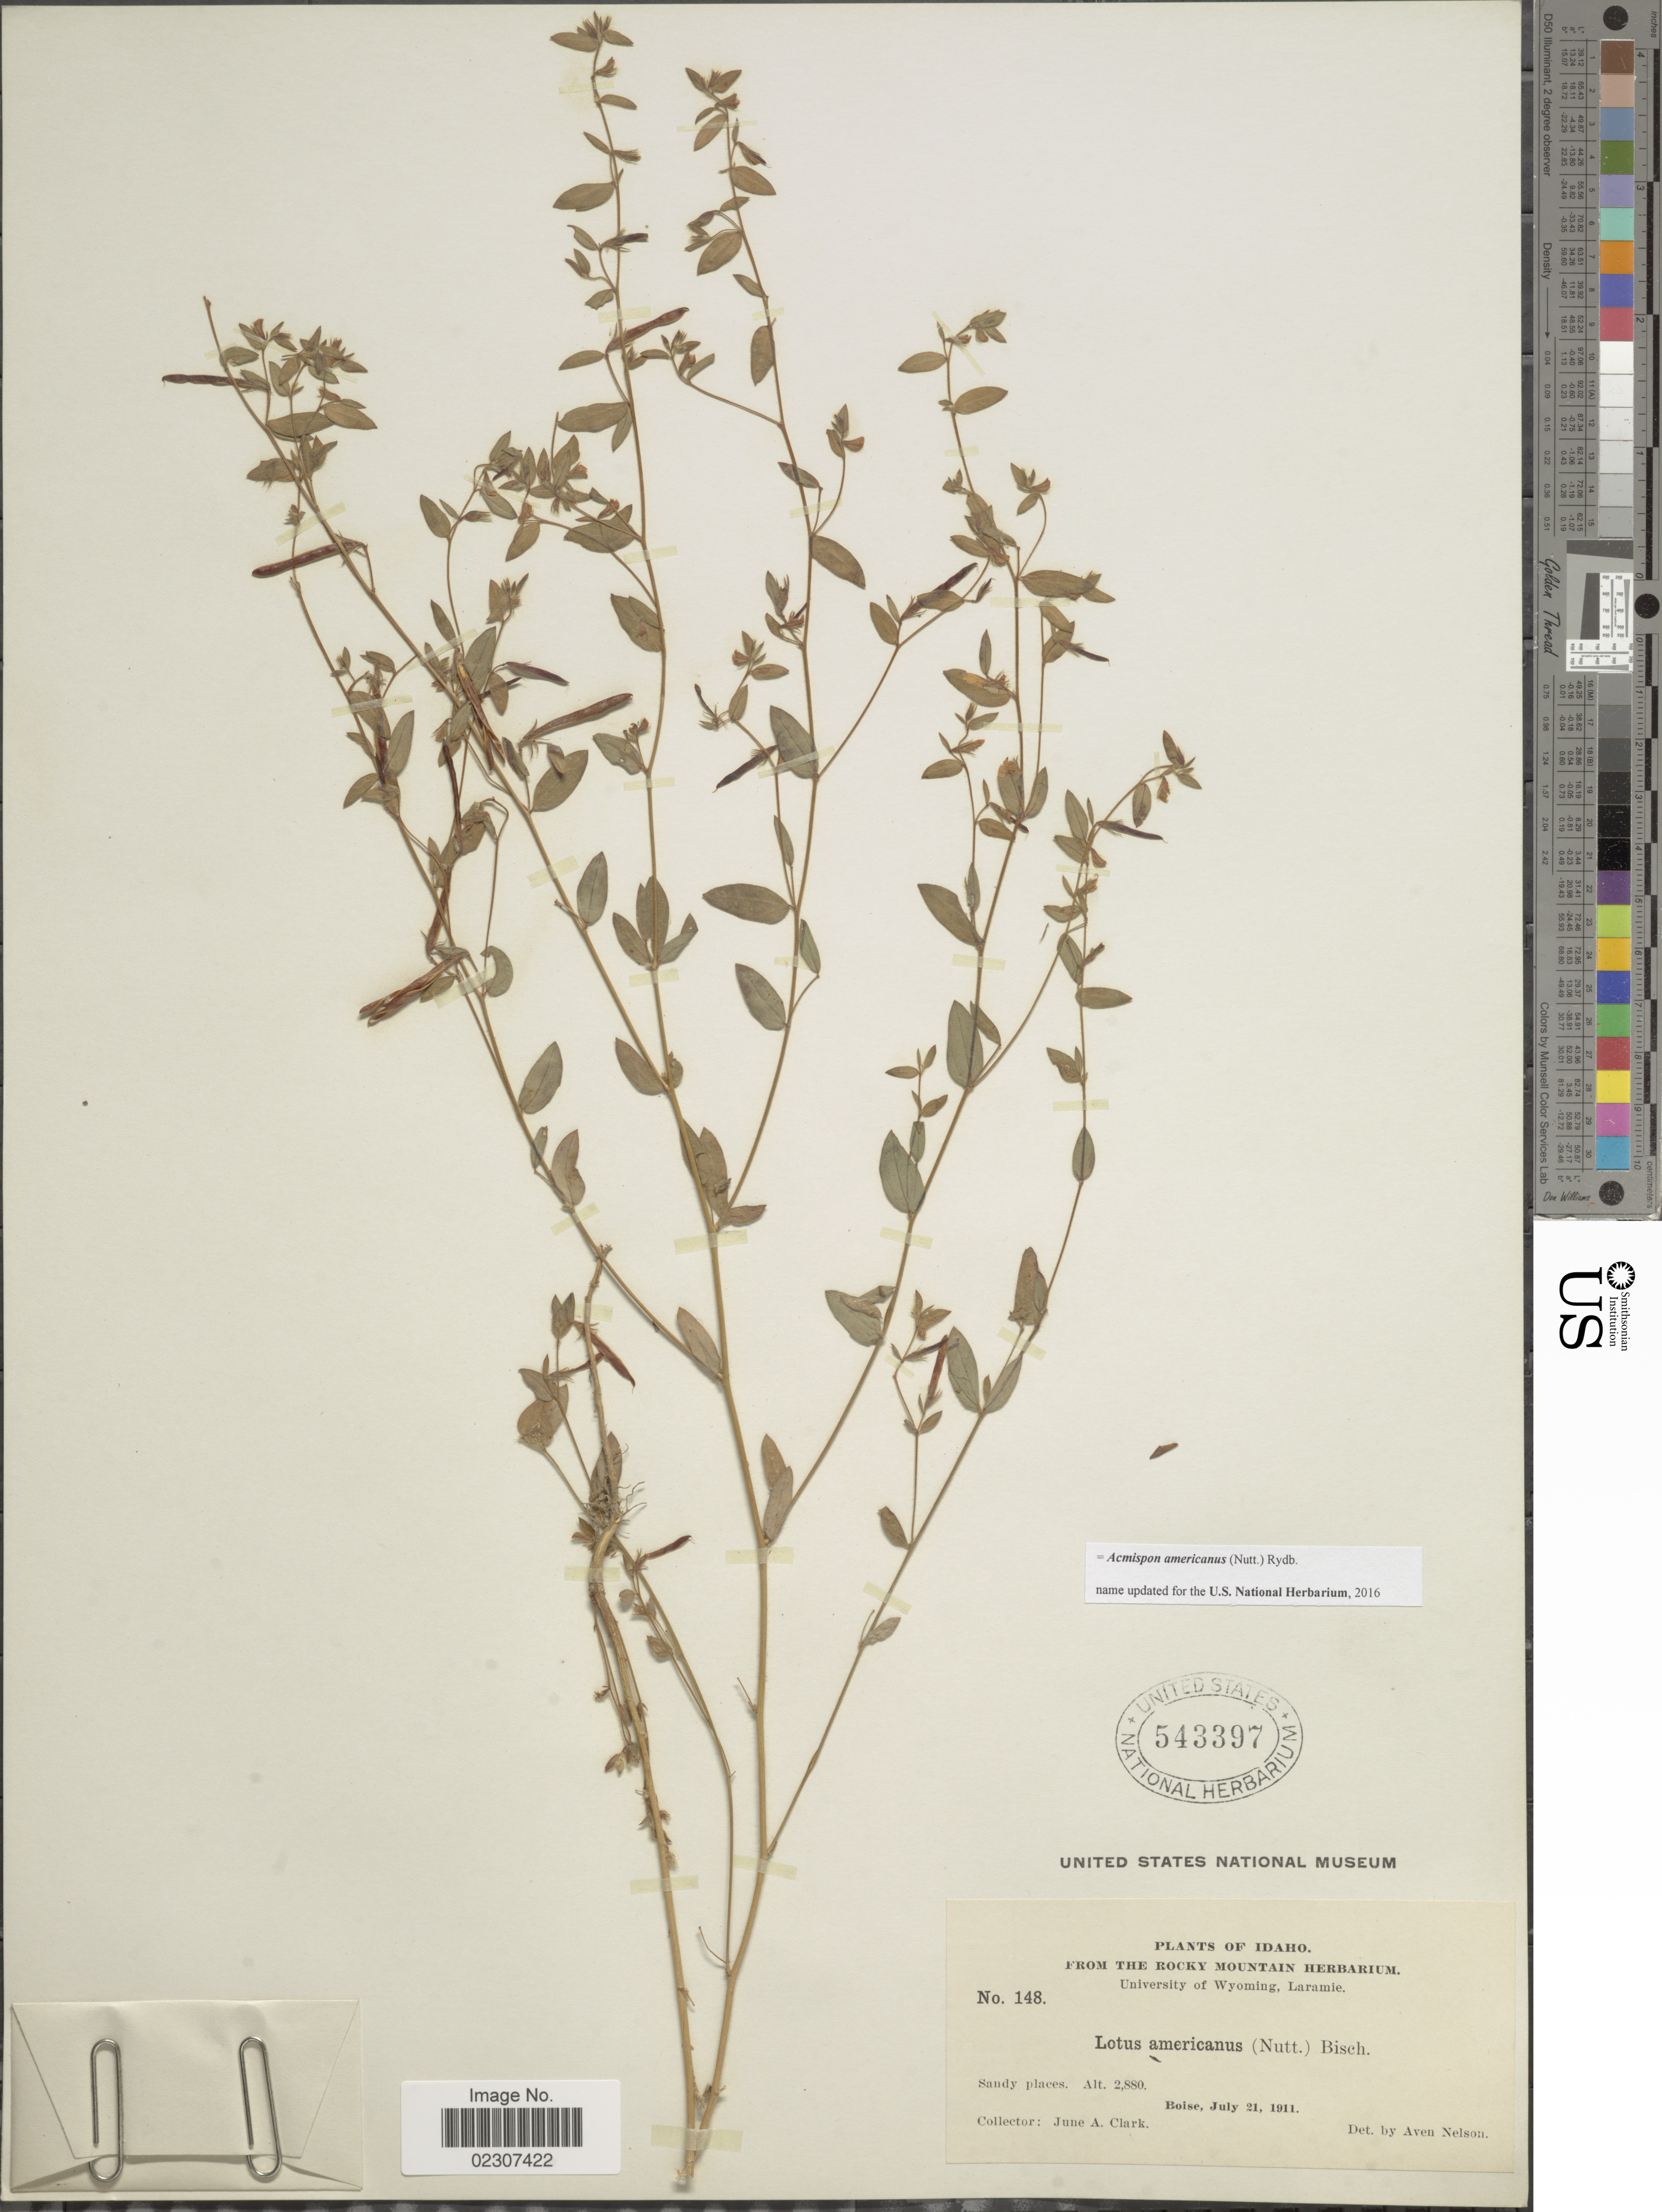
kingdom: Plantae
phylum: Tracheophyta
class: Magnoliopsida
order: Fabales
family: Fabaceae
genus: Acmispon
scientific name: Acmispon americanus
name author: (Nutt.) Rydb.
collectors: J. A. Clark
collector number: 148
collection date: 1911-07-21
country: United States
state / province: Idaho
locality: Sandy places. Boise.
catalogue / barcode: US 543397